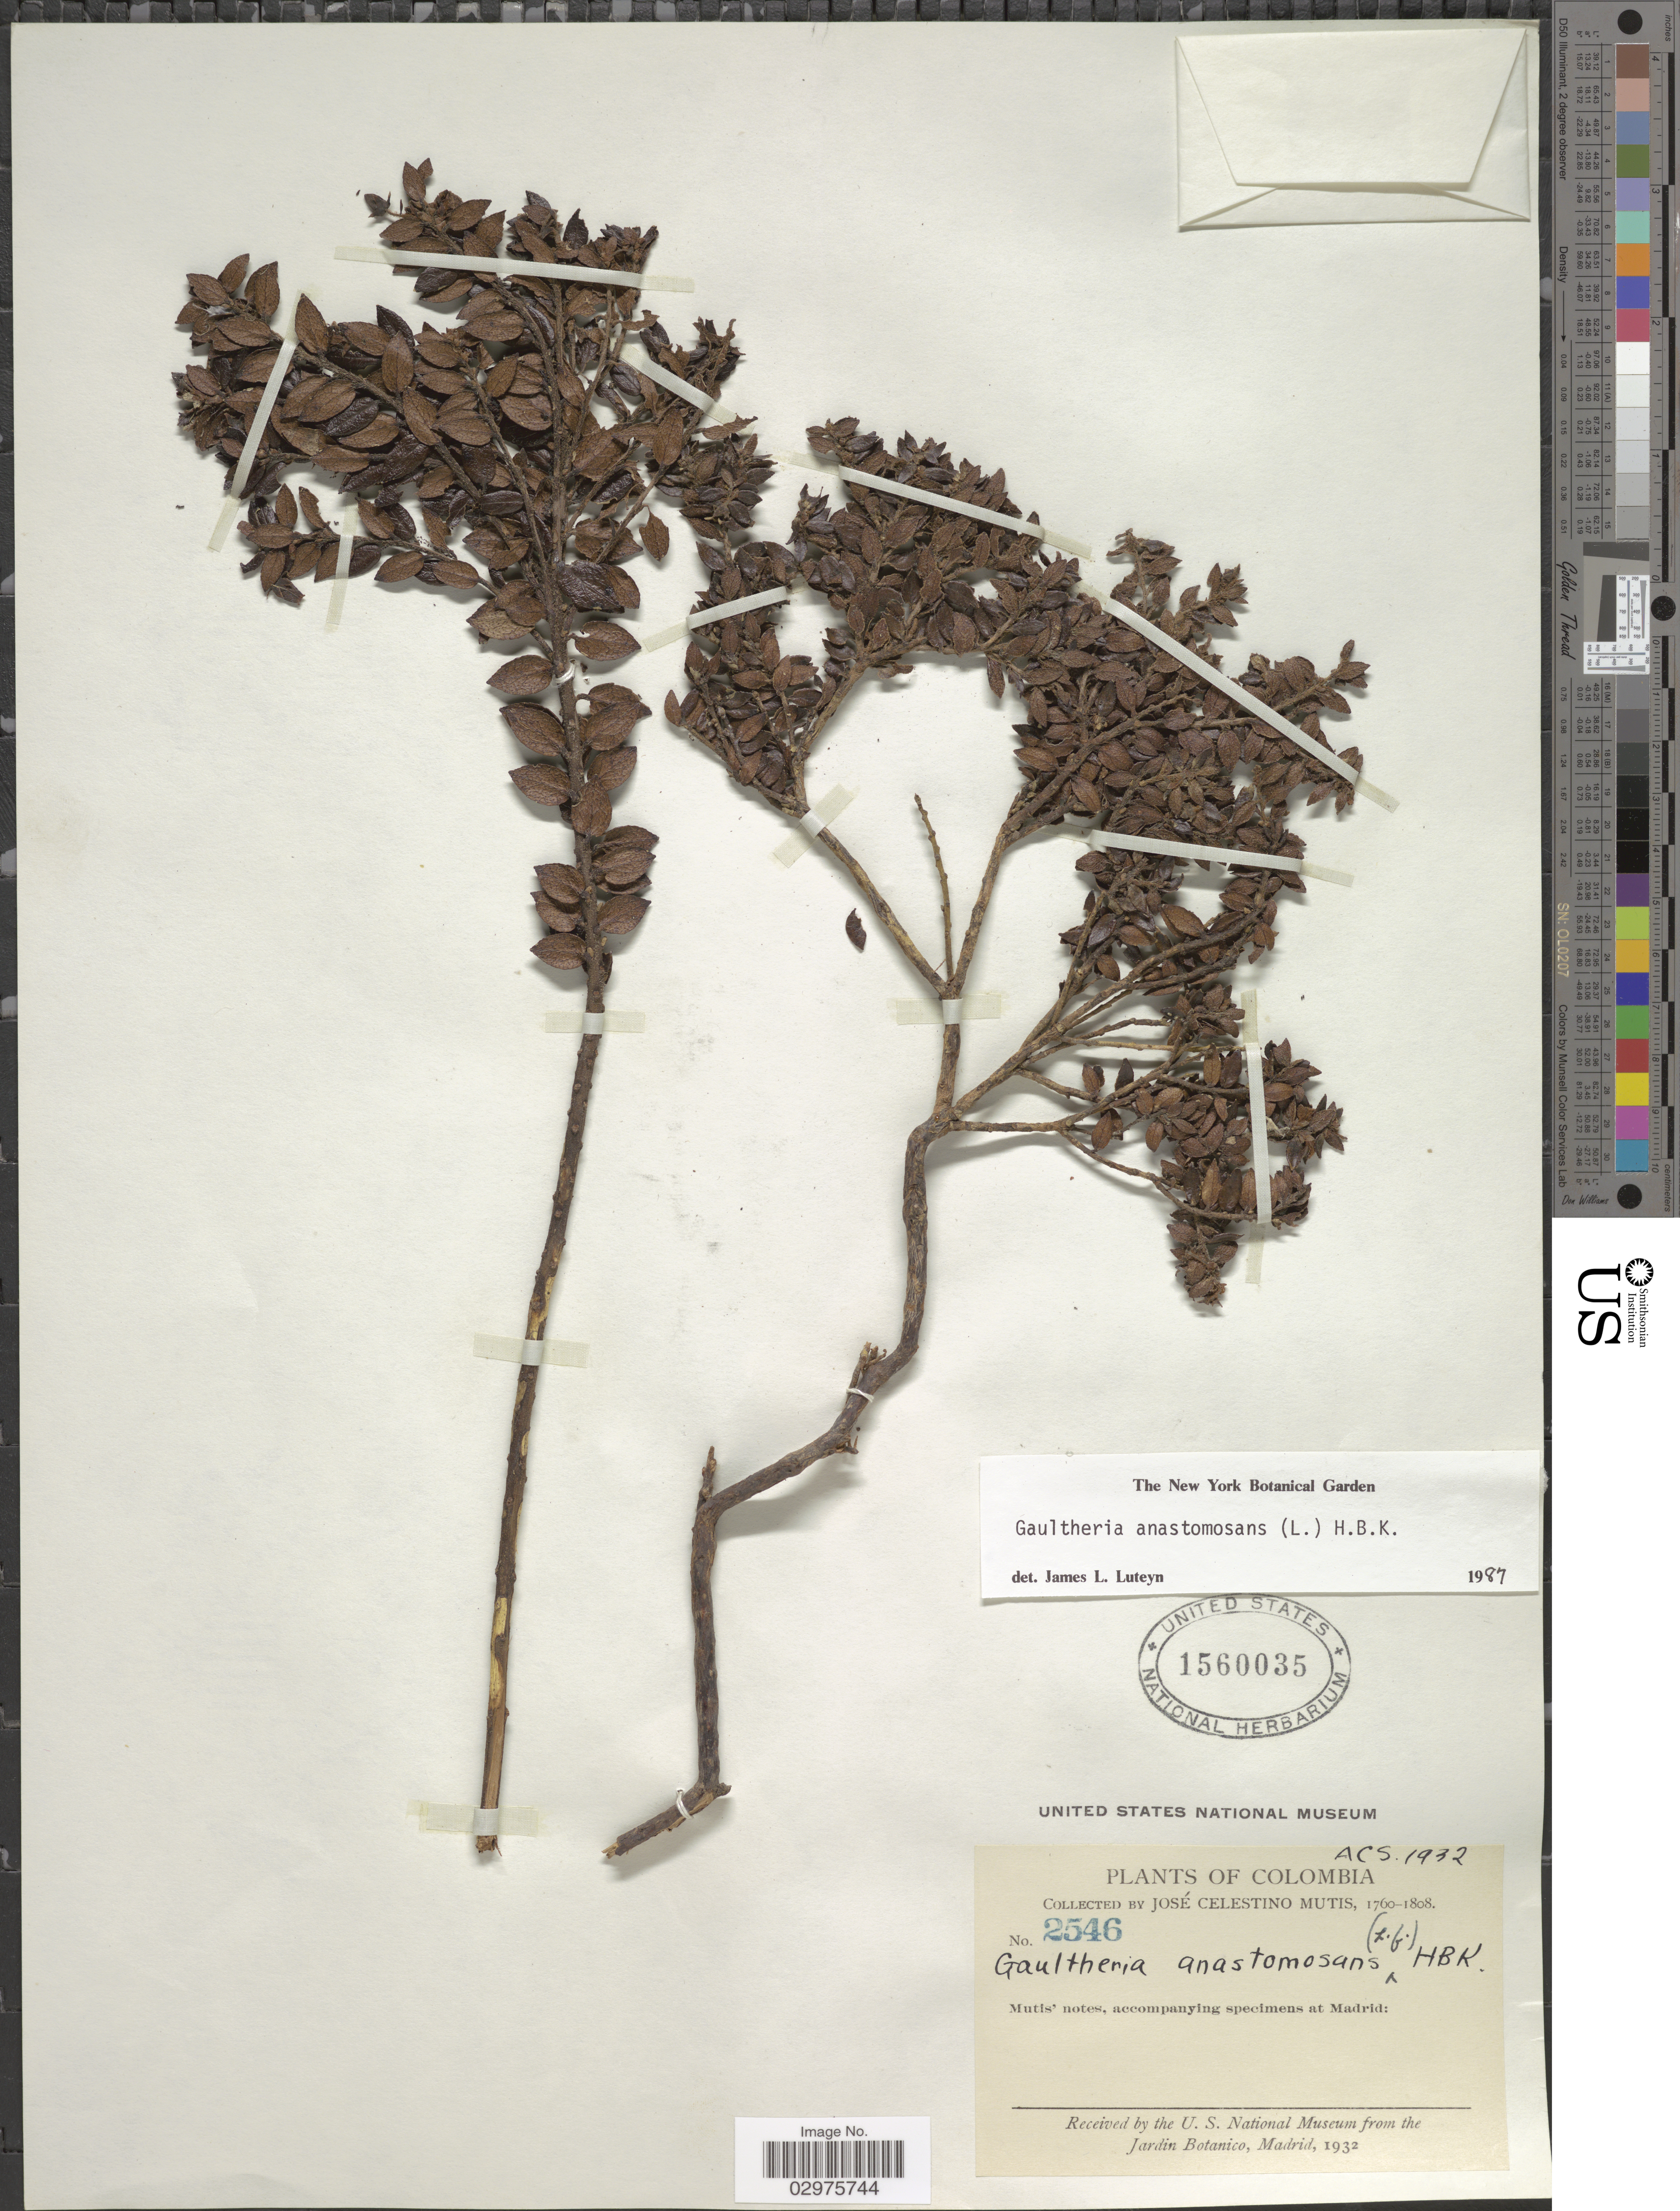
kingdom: Plantae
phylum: Tracheophyta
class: Magnoliopsida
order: Ericales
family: Ericaceae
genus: Gaultheria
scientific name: Gaultheria anastomosans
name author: (L. f.) Kunth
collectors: J. C. B. Mutis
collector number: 2546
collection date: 1760/1808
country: Colombia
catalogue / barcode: US 1560035